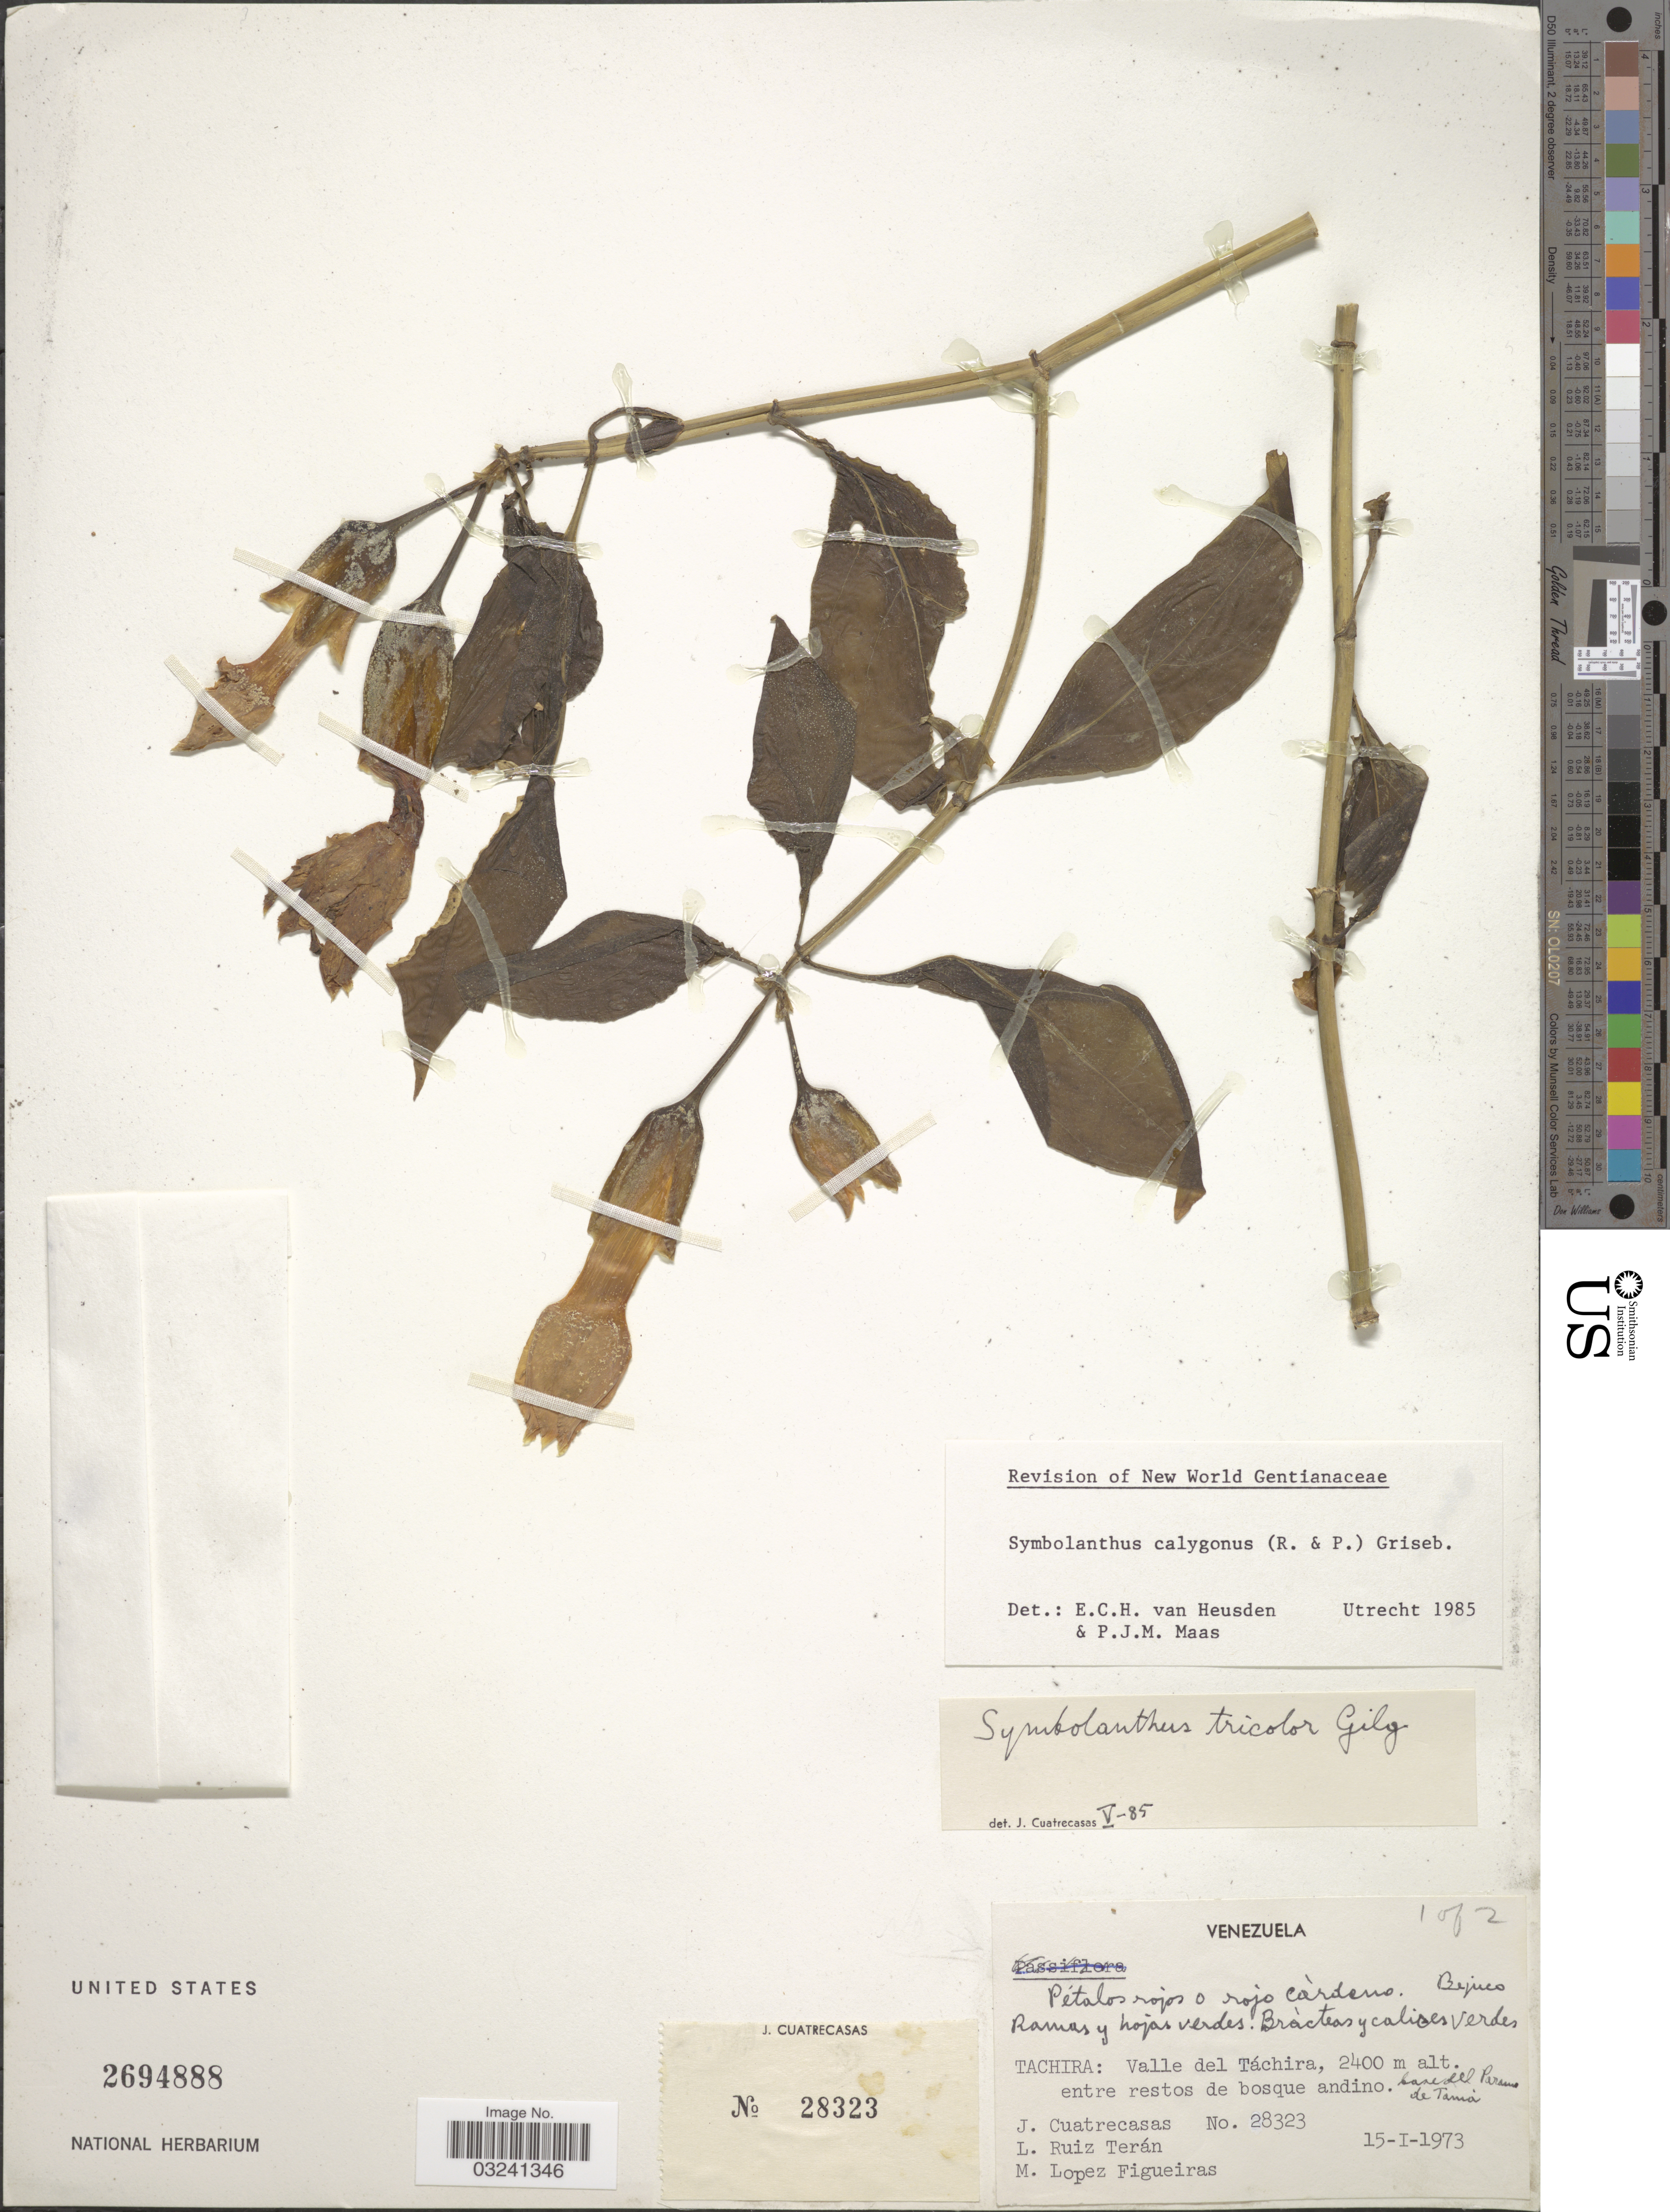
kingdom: Plantae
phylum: Tracheophyta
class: Magnoliopsida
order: Gentianales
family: Gentianaceae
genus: Symbolanthus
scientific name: Symbolanthus calygonus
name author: (Ruiz & Pav.) Griseb. ex Gilg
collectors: J. Cuatrecasas, L. E. Ruíz-Terán & M. López Figueiras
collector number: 28323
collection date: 1973-01-15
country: Venezuela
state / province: Tachira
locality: Valle del Táchira, entre restos de bosque andino. Cane [interpreted] del Paramo de Tamá.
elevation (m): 2400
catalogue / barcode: US 2694888